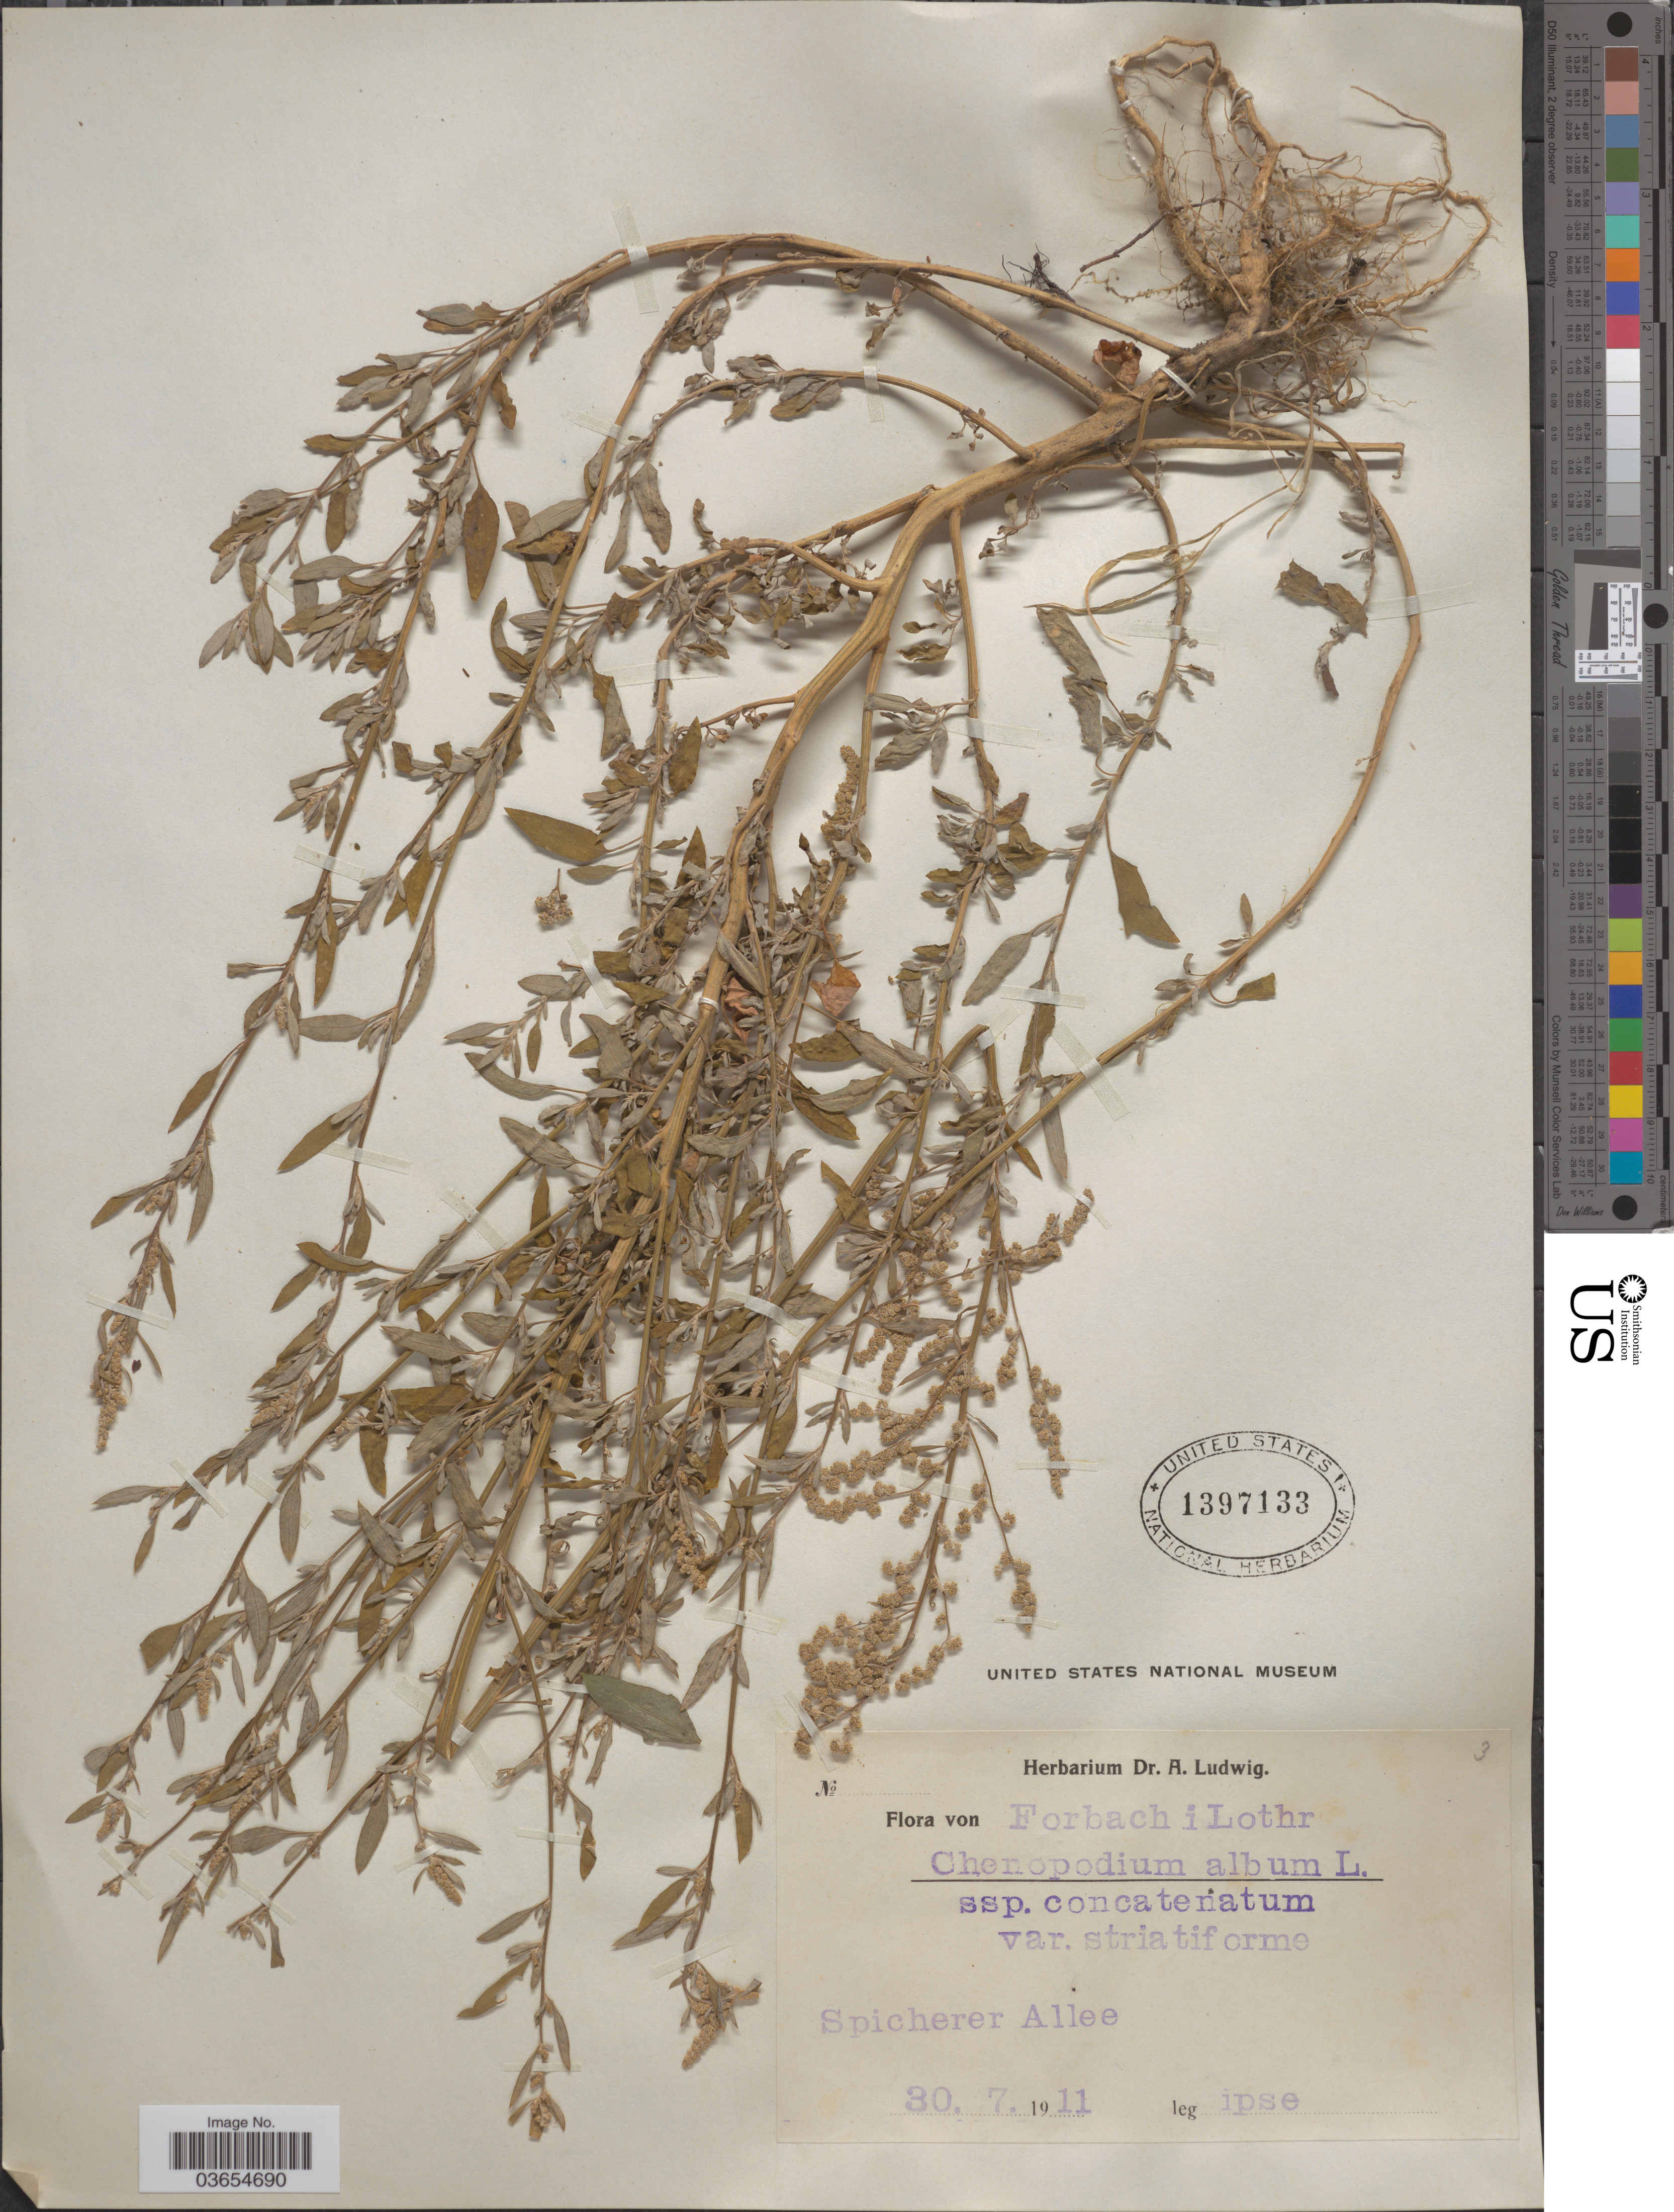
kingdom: Plantae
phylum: Tracheophyta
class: Magnoliopsida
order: Caryophyllales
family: Amaranthaceae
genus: Chenopodium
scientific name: Chenopodium album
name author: L.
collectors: A. Ludwig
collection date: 1911-07-30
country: Germany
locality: Forbach i Lothr. Spicherer Allee.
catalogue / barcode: US 1397133